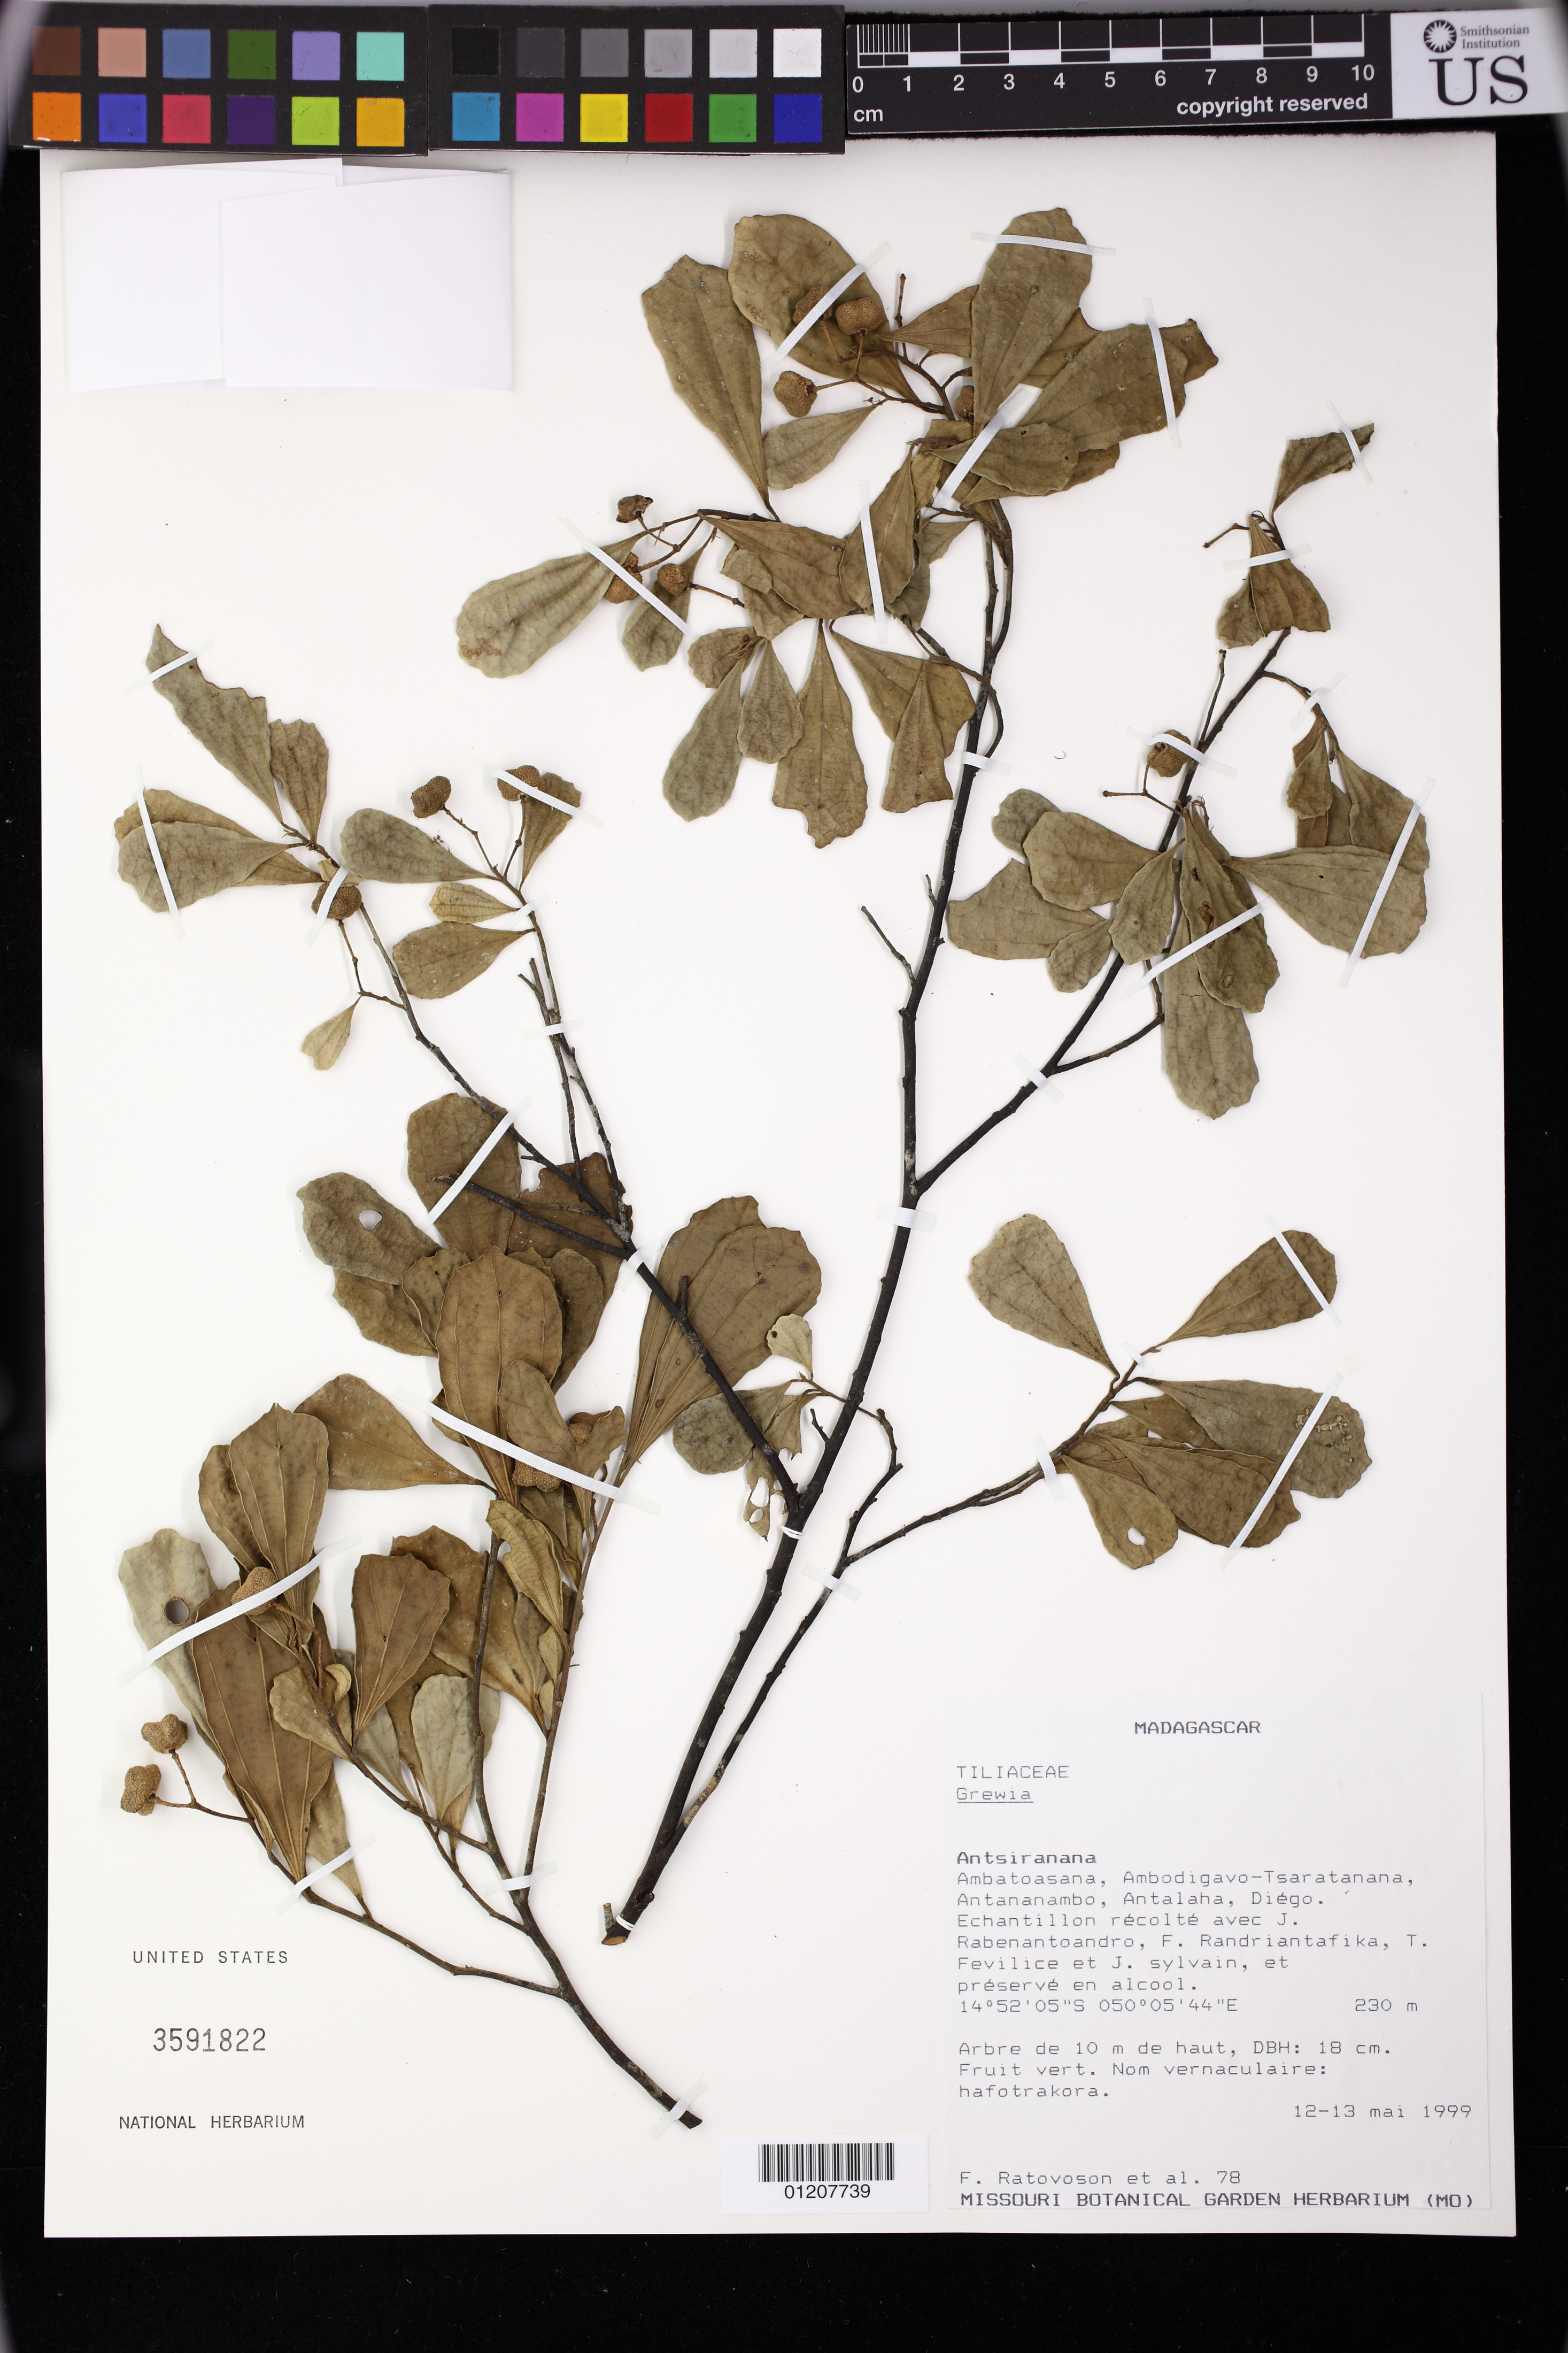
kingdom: Plantae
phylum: Tracheophyta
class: Magnoliopsida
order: Malvales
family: Malvaceae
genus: Grewia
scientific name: Grewia cuneifolia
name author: Juss.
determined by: Dorr, L. J., (BOT), Smithsonian Institution - National Museum of Natural History (UNITED STATES)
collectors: F. Ratovoson, J. Rabenantoandro, F. Randriantafika & T. Fevilice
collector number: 78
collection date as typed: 12 May 1999 to 13 May 1999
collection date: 1999-05-12/1999-05-13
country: Madagascar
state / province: Sava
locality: Antsiranana. Ambatoasana, Ambodigavo-Tsaratanana, Antananambo, Antalaha, Diego.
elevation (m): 230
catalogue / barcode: US 3591822